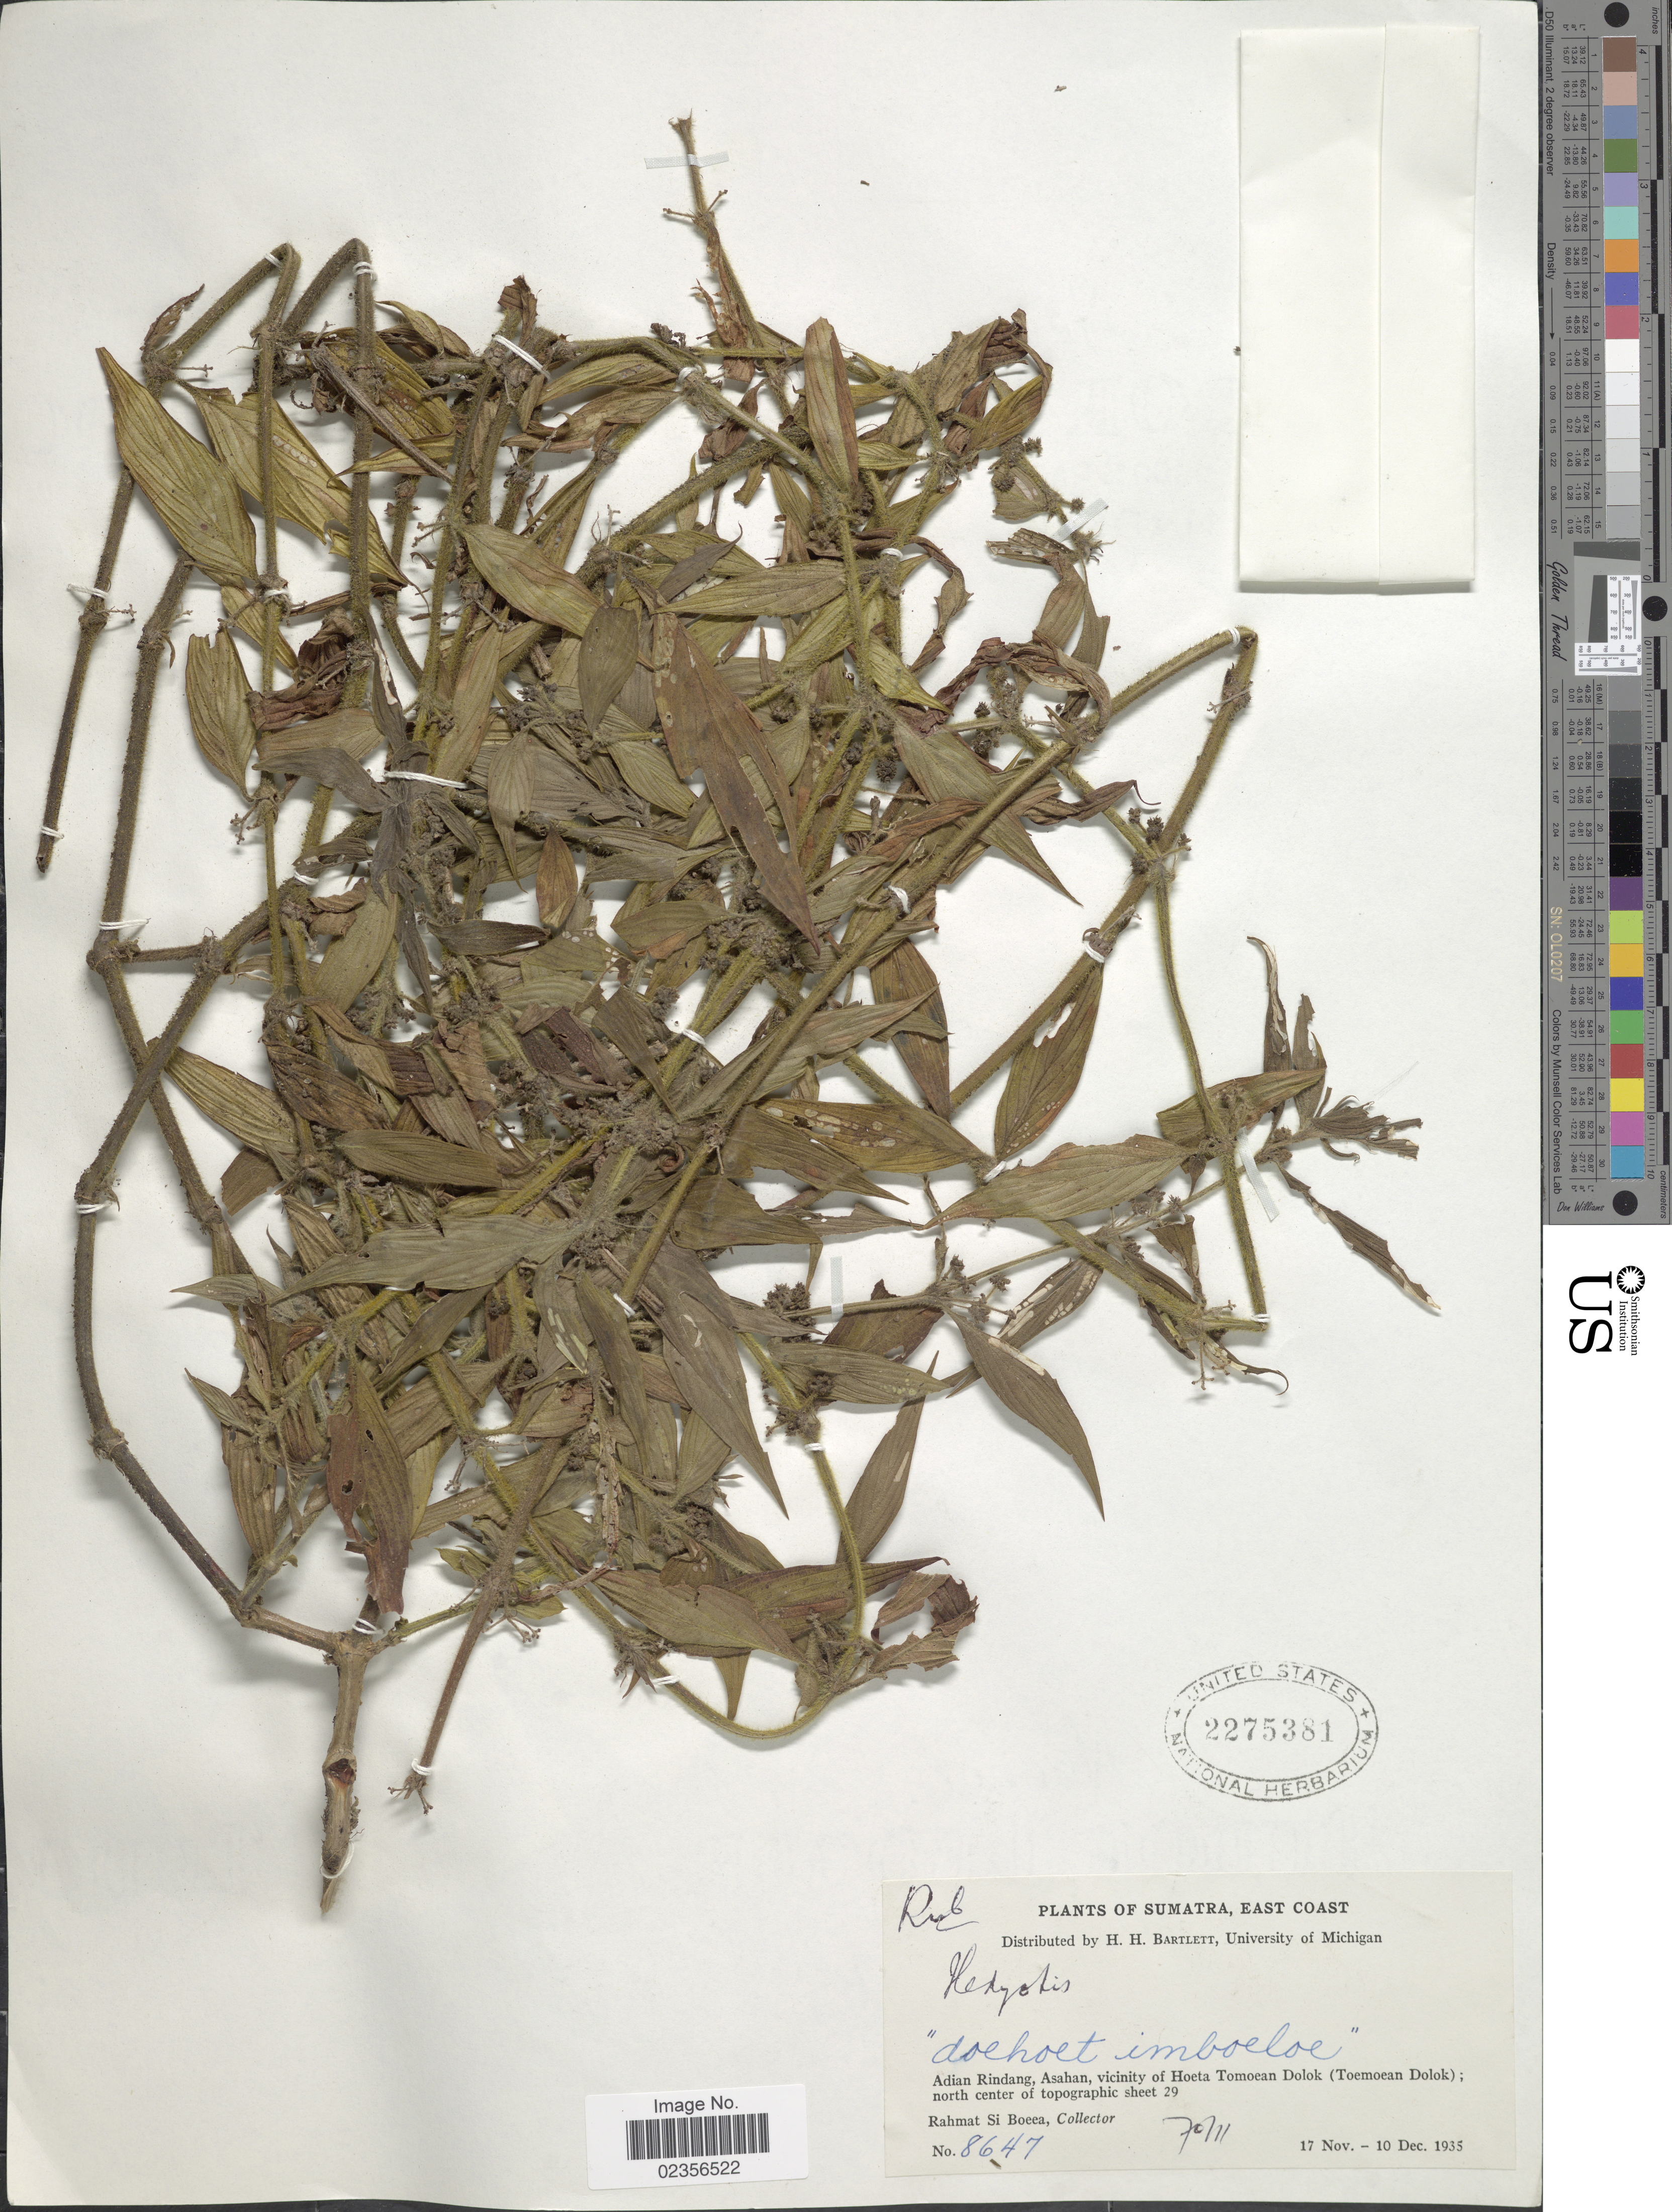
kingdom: Plantae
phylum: Tracheophyta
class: Magnoliopsida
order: Gentianales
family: Rubiaceae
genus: Hedyotis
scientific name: Hedyotis sp.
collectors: Rahmat Si Boeea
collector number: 8647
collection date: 1935-11-17/1935-12-10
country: Indonesia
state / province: Sumatra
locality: East Coast. Adian Rindang, Asahan, vicinity of Hoeta Tomoean Dolok (Toemoean Dolok); north center of topographic sheet 29 "doehoet imboeloe"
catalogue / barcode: US 2275381